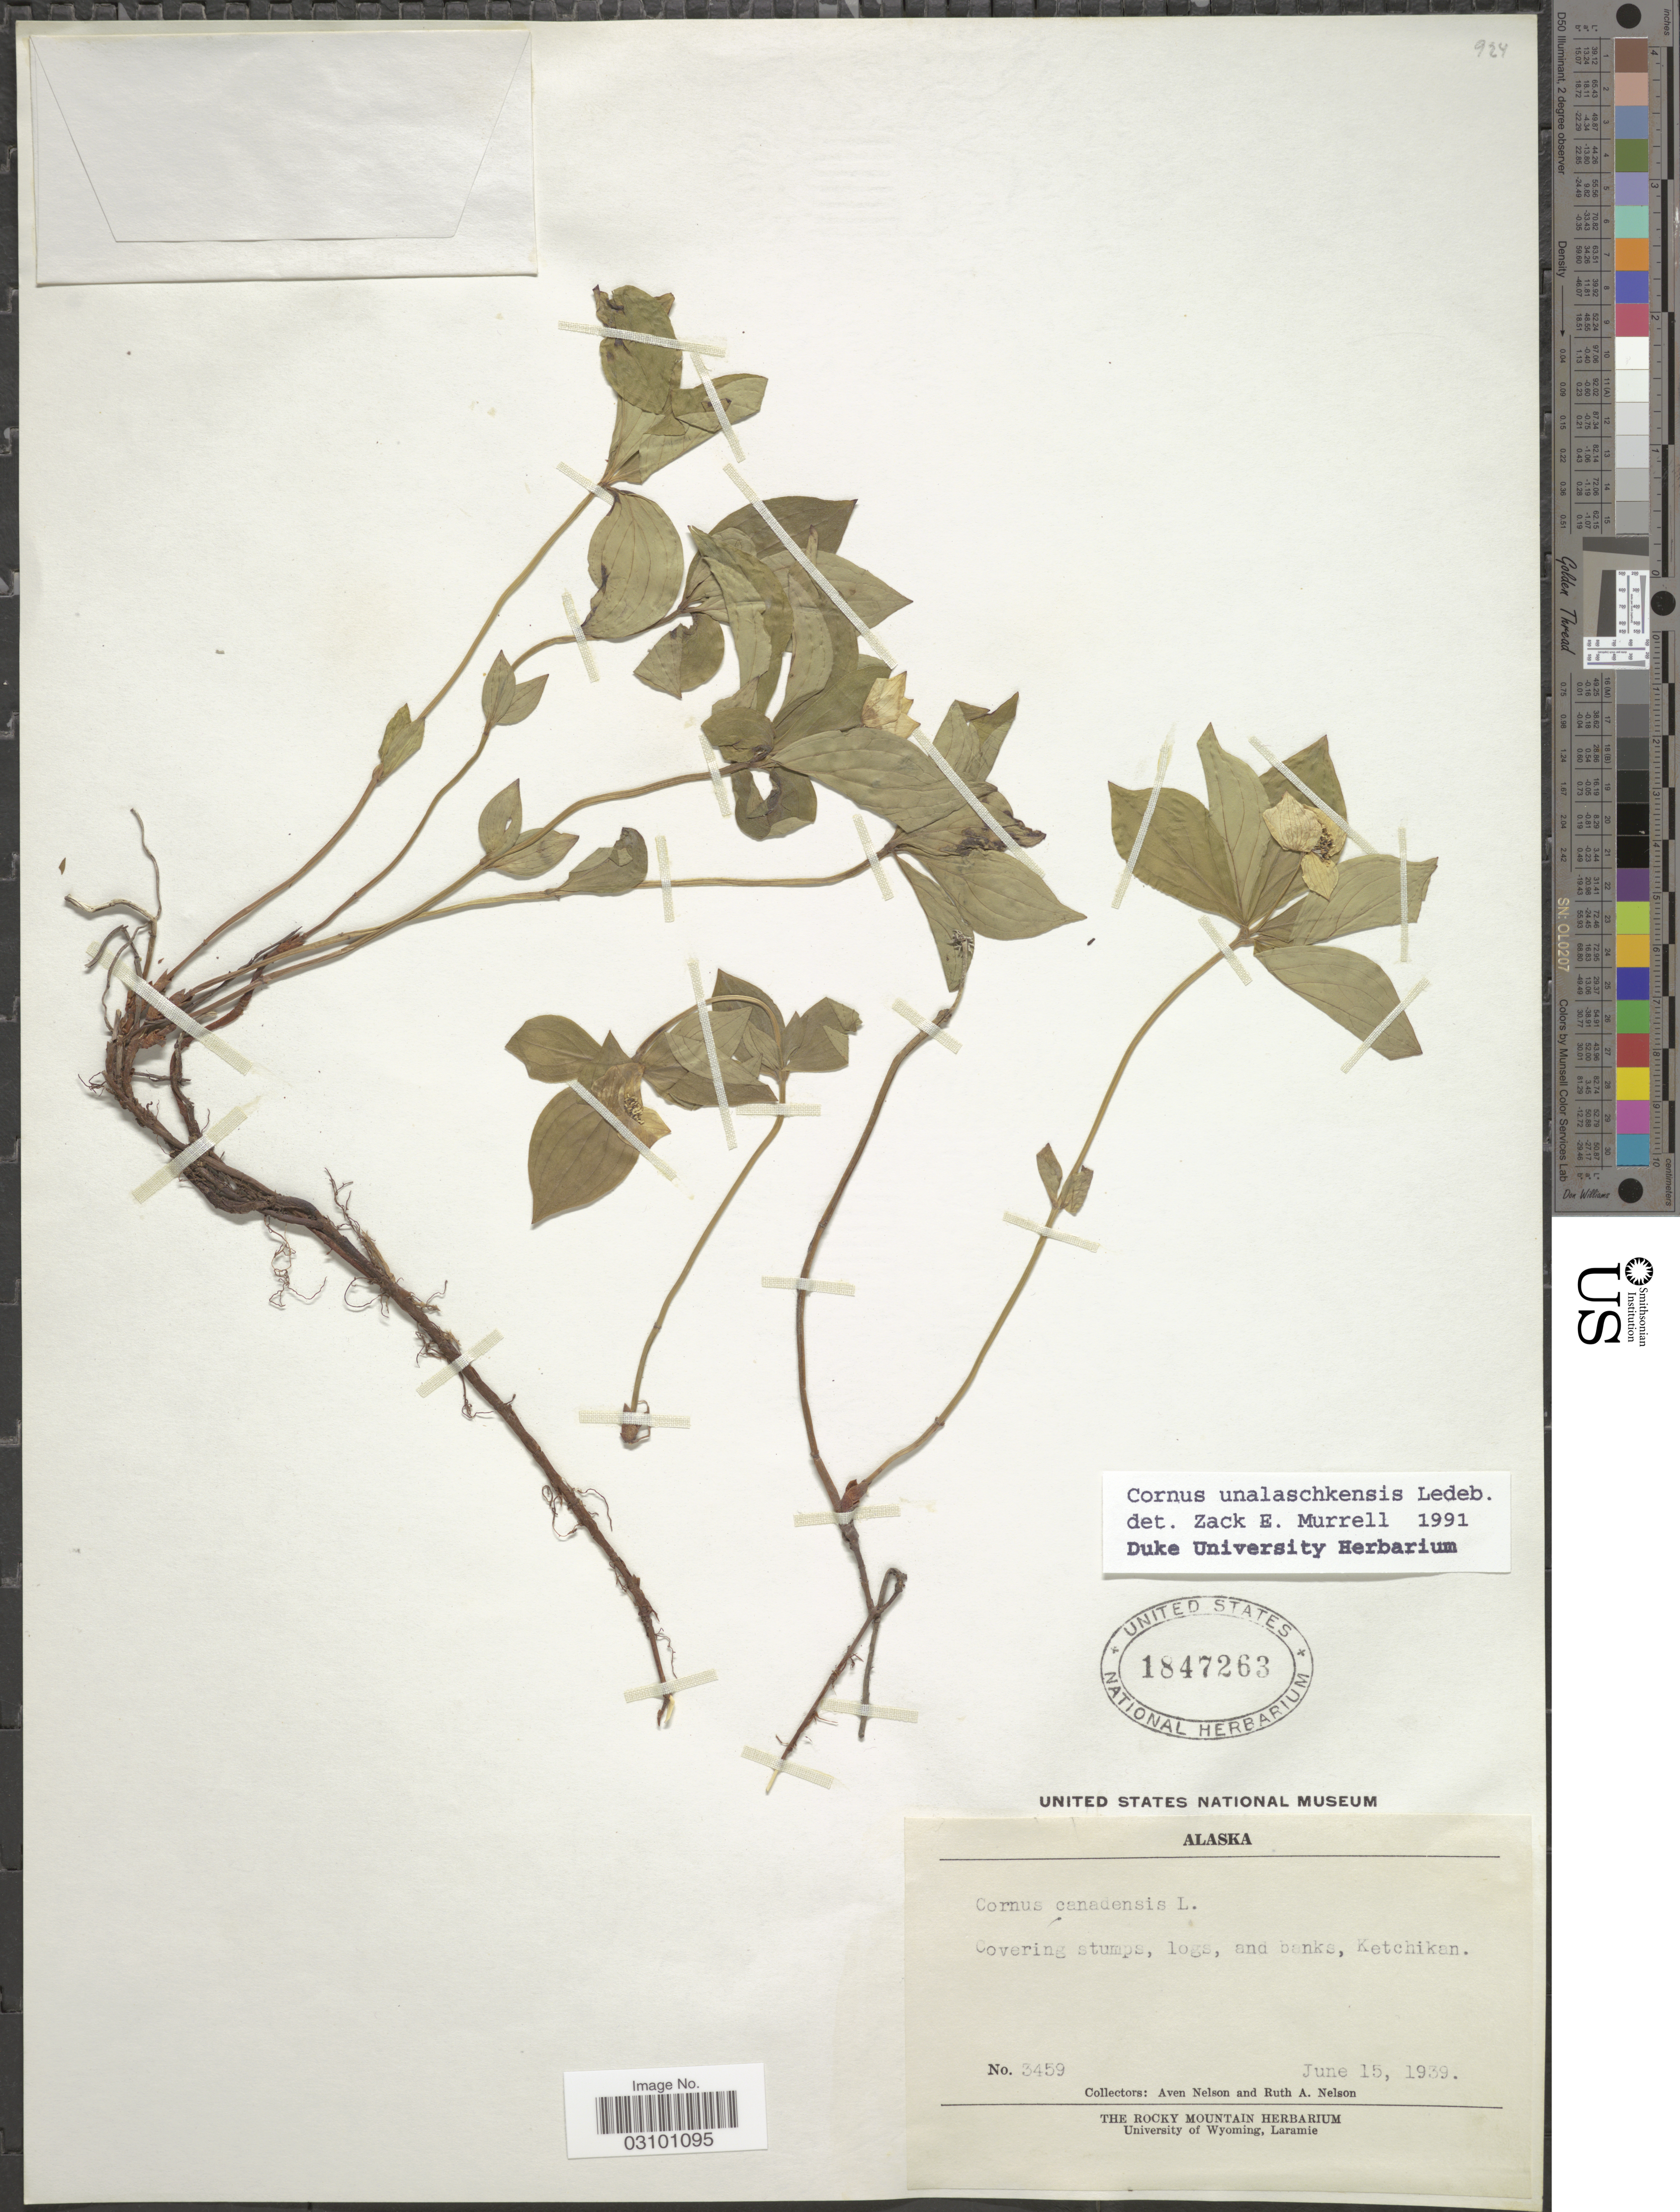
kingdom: Plantae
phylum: Tracheophyta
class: Magnoliopsida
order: Cornales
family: Cornaceae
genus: Cornus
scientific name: Cornus unalaschkensis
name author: Ledeb.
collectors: A. Nelson & R. A. Nelson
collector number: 3459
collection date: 1939-06-15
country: United States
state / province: Alaska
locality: Covering stumps, logs, and banks, Ketchikan.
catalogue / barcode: US 1847263